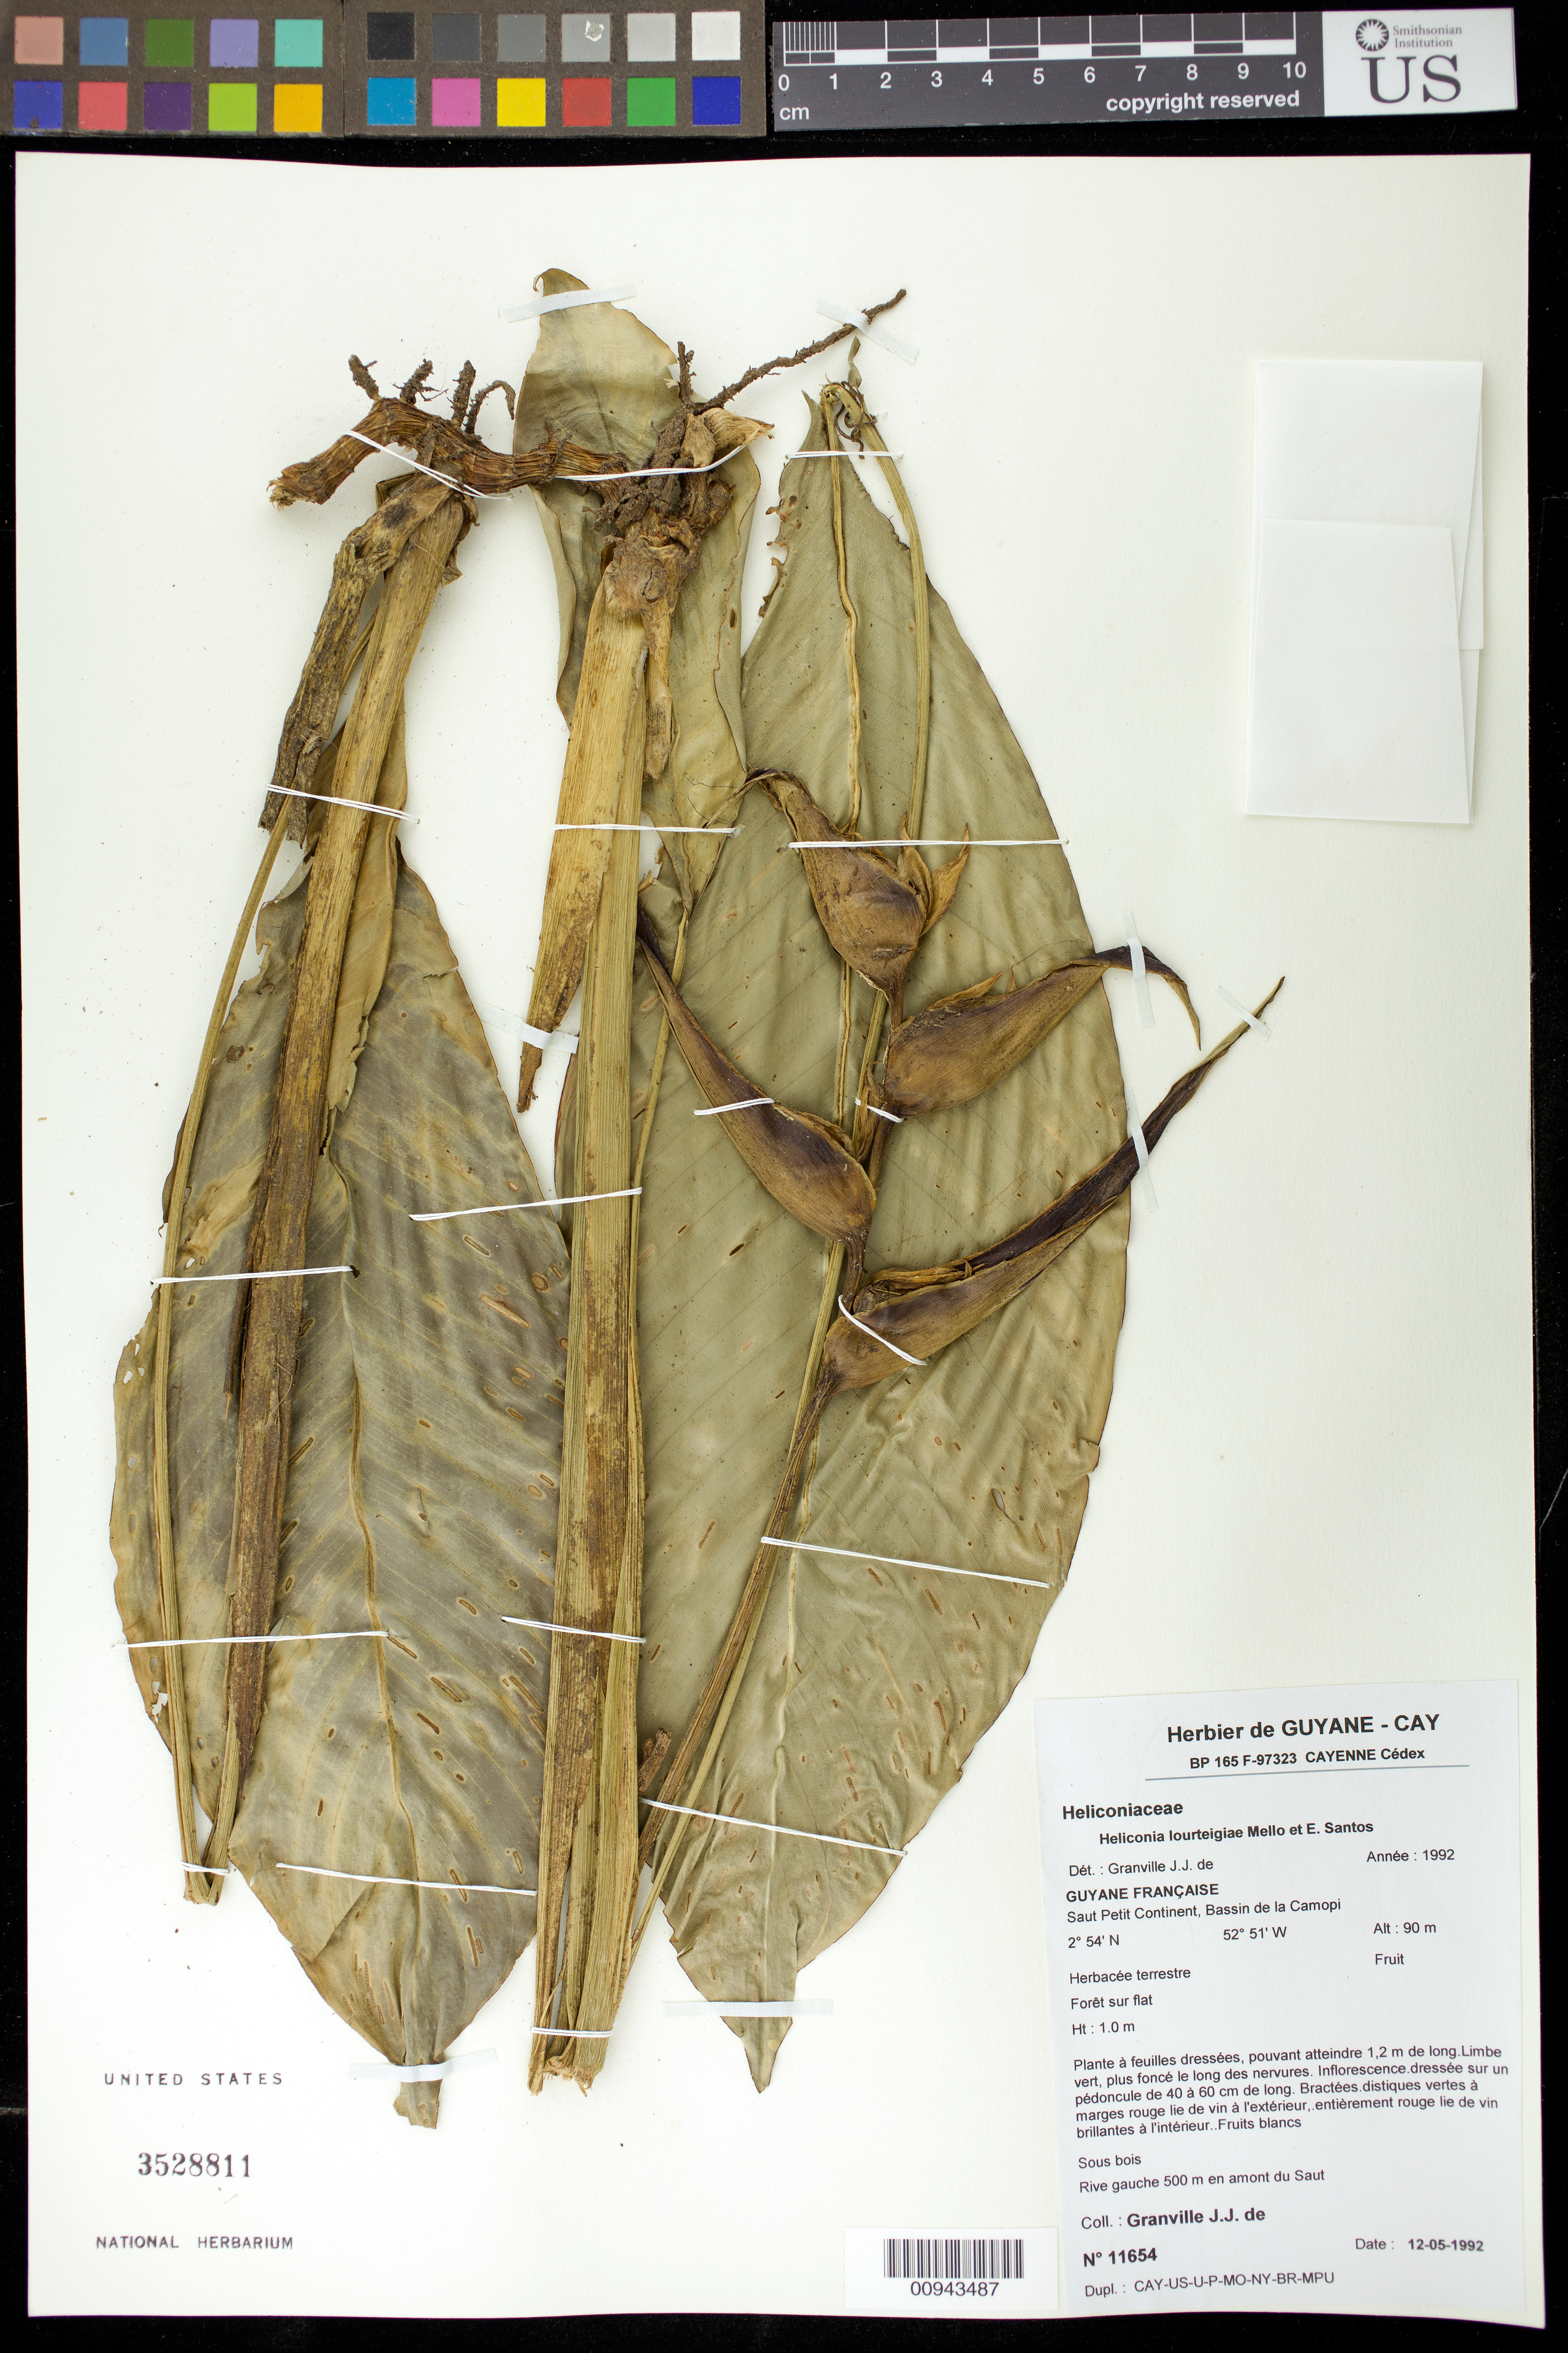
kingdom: Plantae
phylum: Tracheophyta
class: Liliopsida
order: Zingiberales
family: Heliconiaceae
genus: Heliconia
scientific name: Heliconia lourteigiae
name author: Emygdio & E. Santos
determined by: Granville, J. J. de, (CAY), Institut de Recherche pour le Developpement (IRD) (FRENCH GUIANA)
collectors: J.-J. de Granville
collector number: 11654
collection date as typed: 12-May-92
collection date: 1992-05-12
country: French Guiana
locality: Saut Petit Continent, Bassin de la Camopi. Rive gauche 500m en amont du Saut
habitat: Foret sur flat. Sous bois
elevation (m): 90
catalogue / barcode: US 3528811